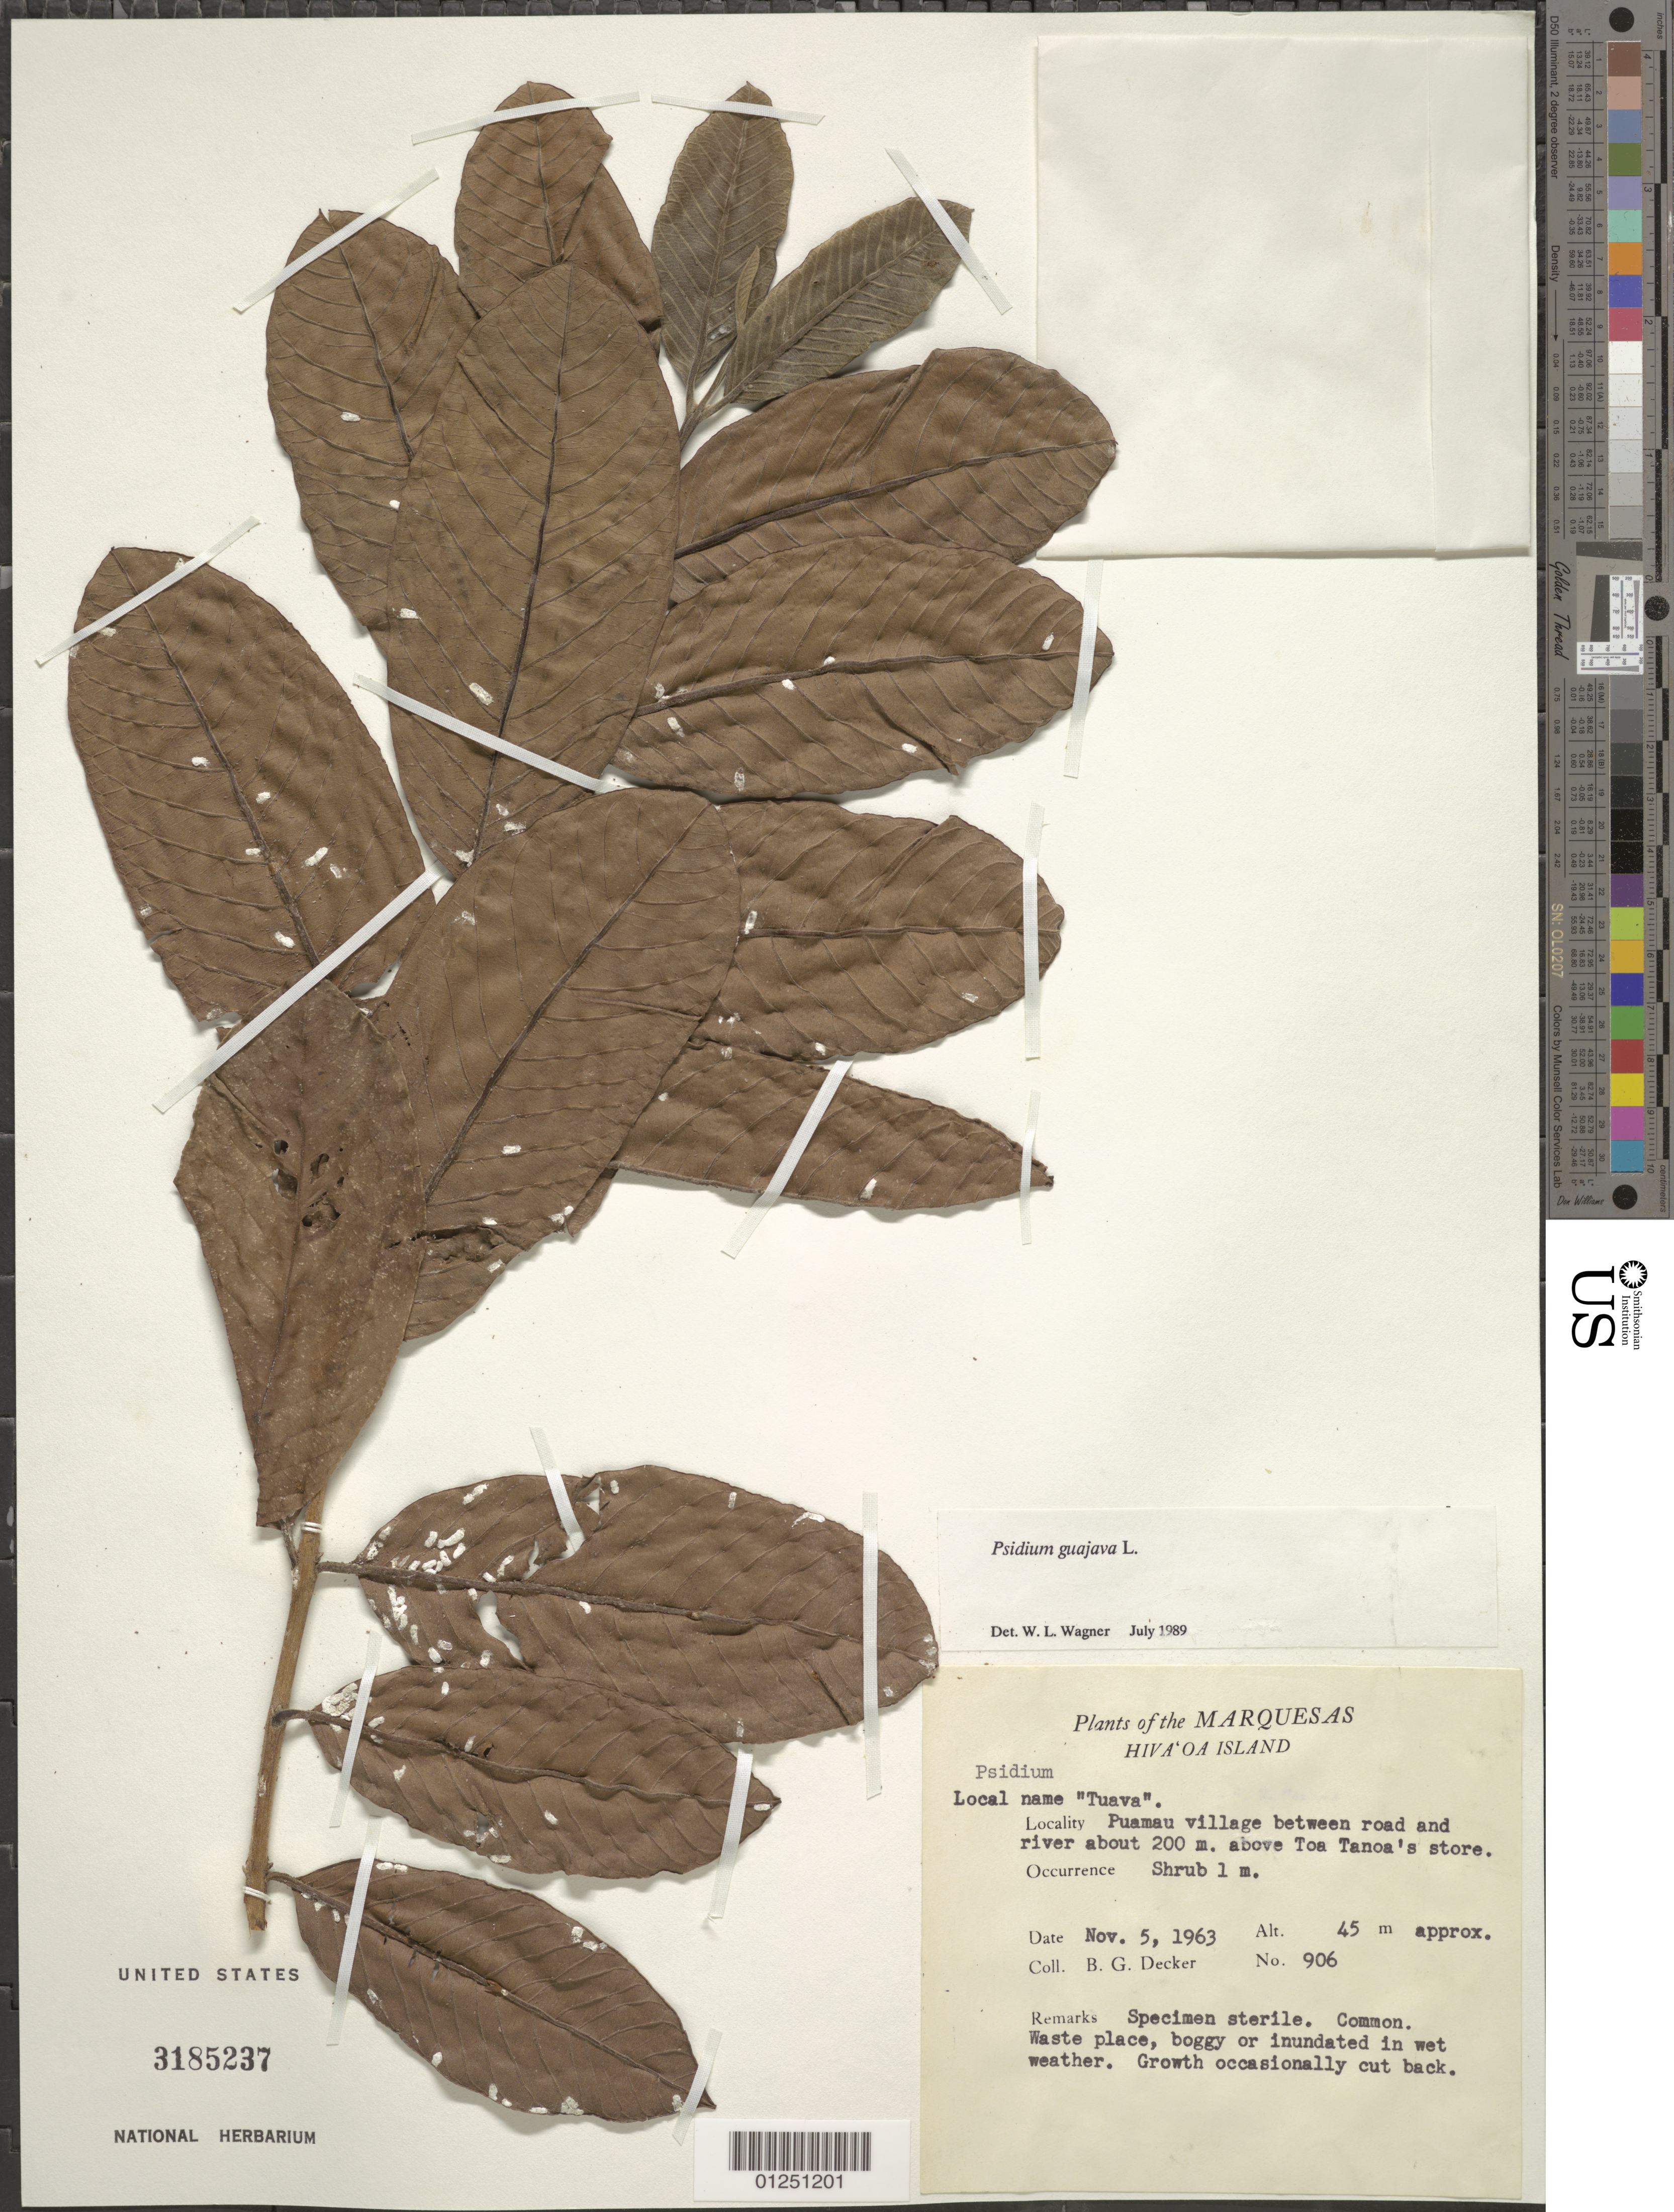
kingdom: Plantae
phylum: Tracheophyta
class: Magnoliopsida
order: Myrtales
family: Myrtaceae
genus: Psidium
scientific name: Psidium guajava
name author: L.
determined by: Wagner, W. L., (BOT), Smithsonian Institution - National Museum of Natural History (UNITED STATES)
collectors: B. G. Decker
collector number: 906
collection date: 1963-11-05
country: French Polynesia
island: Hiva Oa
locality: Puamau village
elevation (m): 45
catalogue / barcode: US 3185237